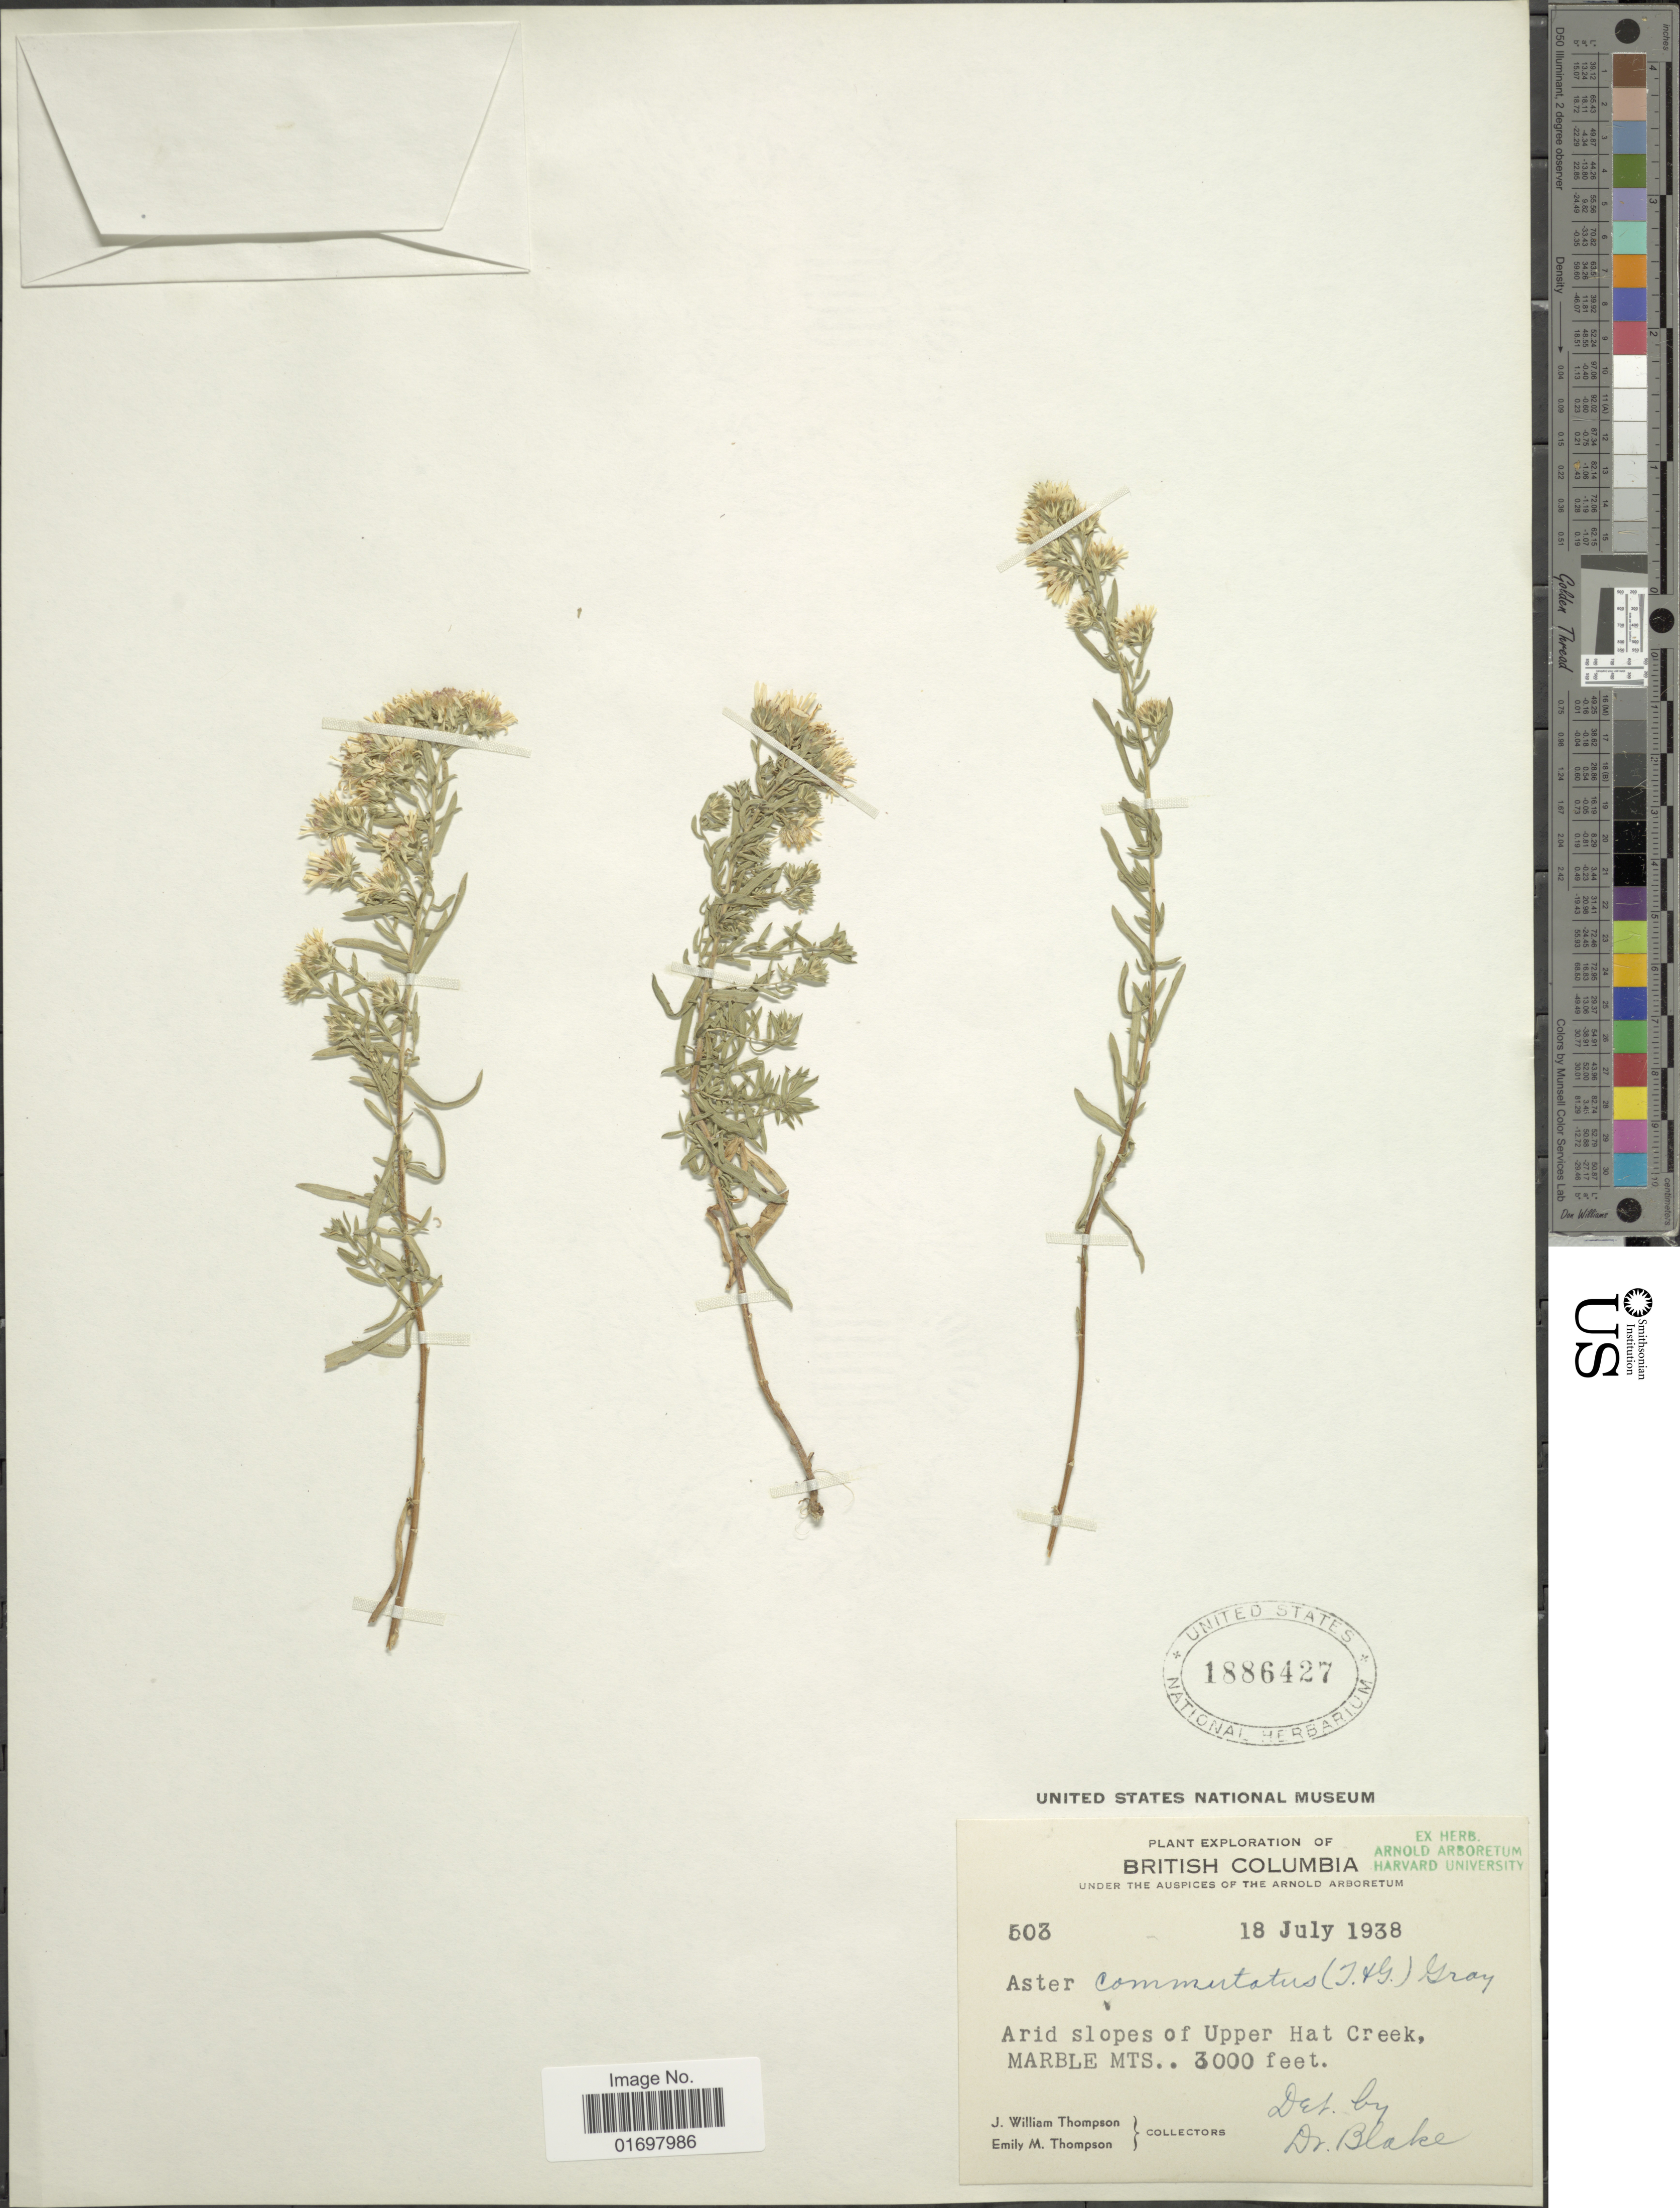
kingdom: Plantae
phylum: Tracheophyta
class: Magnoliopsida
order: Asterales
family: Asteraceae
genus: Symphyotrichum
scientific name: Symphyotrichum falcatum var. commutatum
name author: (Torr. & A. Gray) G.L. Nesom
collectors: J. W. Thompson & E. M. Thompson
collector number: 503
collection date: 1938-07-18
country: Canada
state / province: British Columbia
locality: Arid slopes of Upper Hat Creek, Marble Mts.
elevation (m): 914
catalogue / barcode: US 1886427